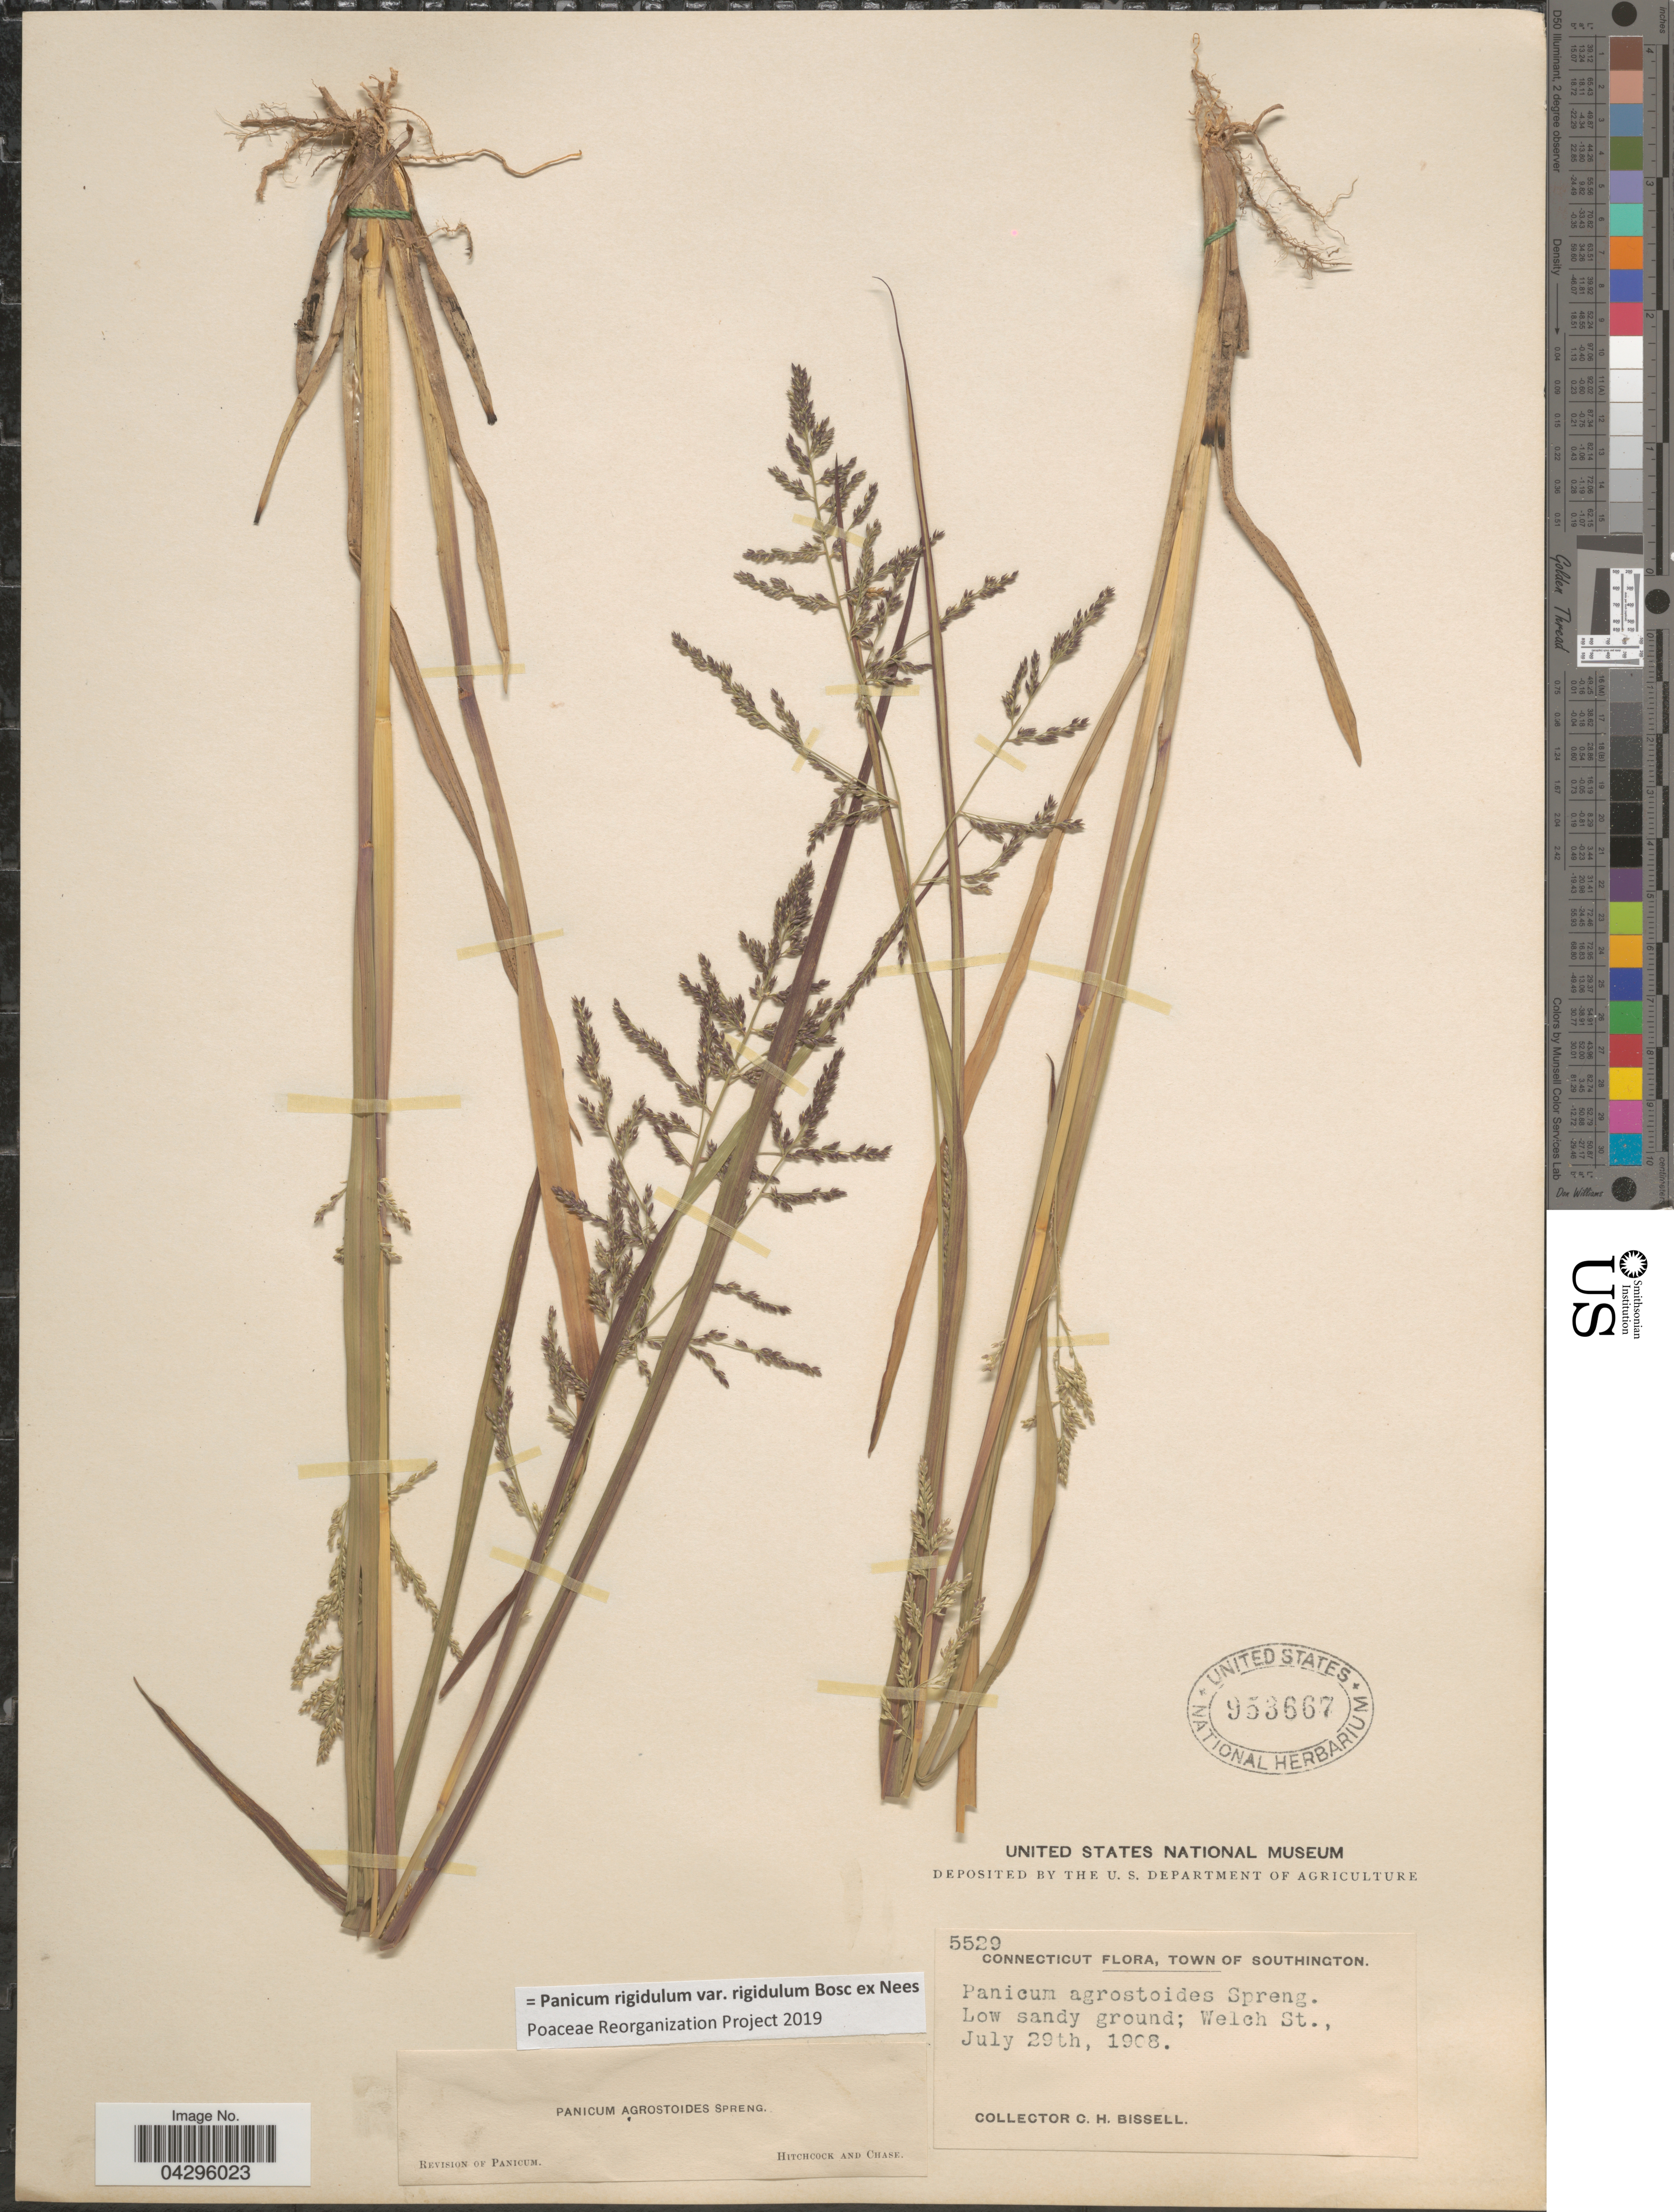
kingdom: Plantae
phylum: Tracheophyta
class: Liliopsida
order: Poales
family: Poaceae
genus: Panicum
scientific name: Panicum rigidulum var. rigidulum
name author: Bosc ex Nees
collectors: C. Bissell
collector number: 5529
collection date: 1908-07-29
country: United States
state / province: Connecticut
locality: Town of Southington. Low sandy ground; Welch St.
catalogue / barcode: US 953667